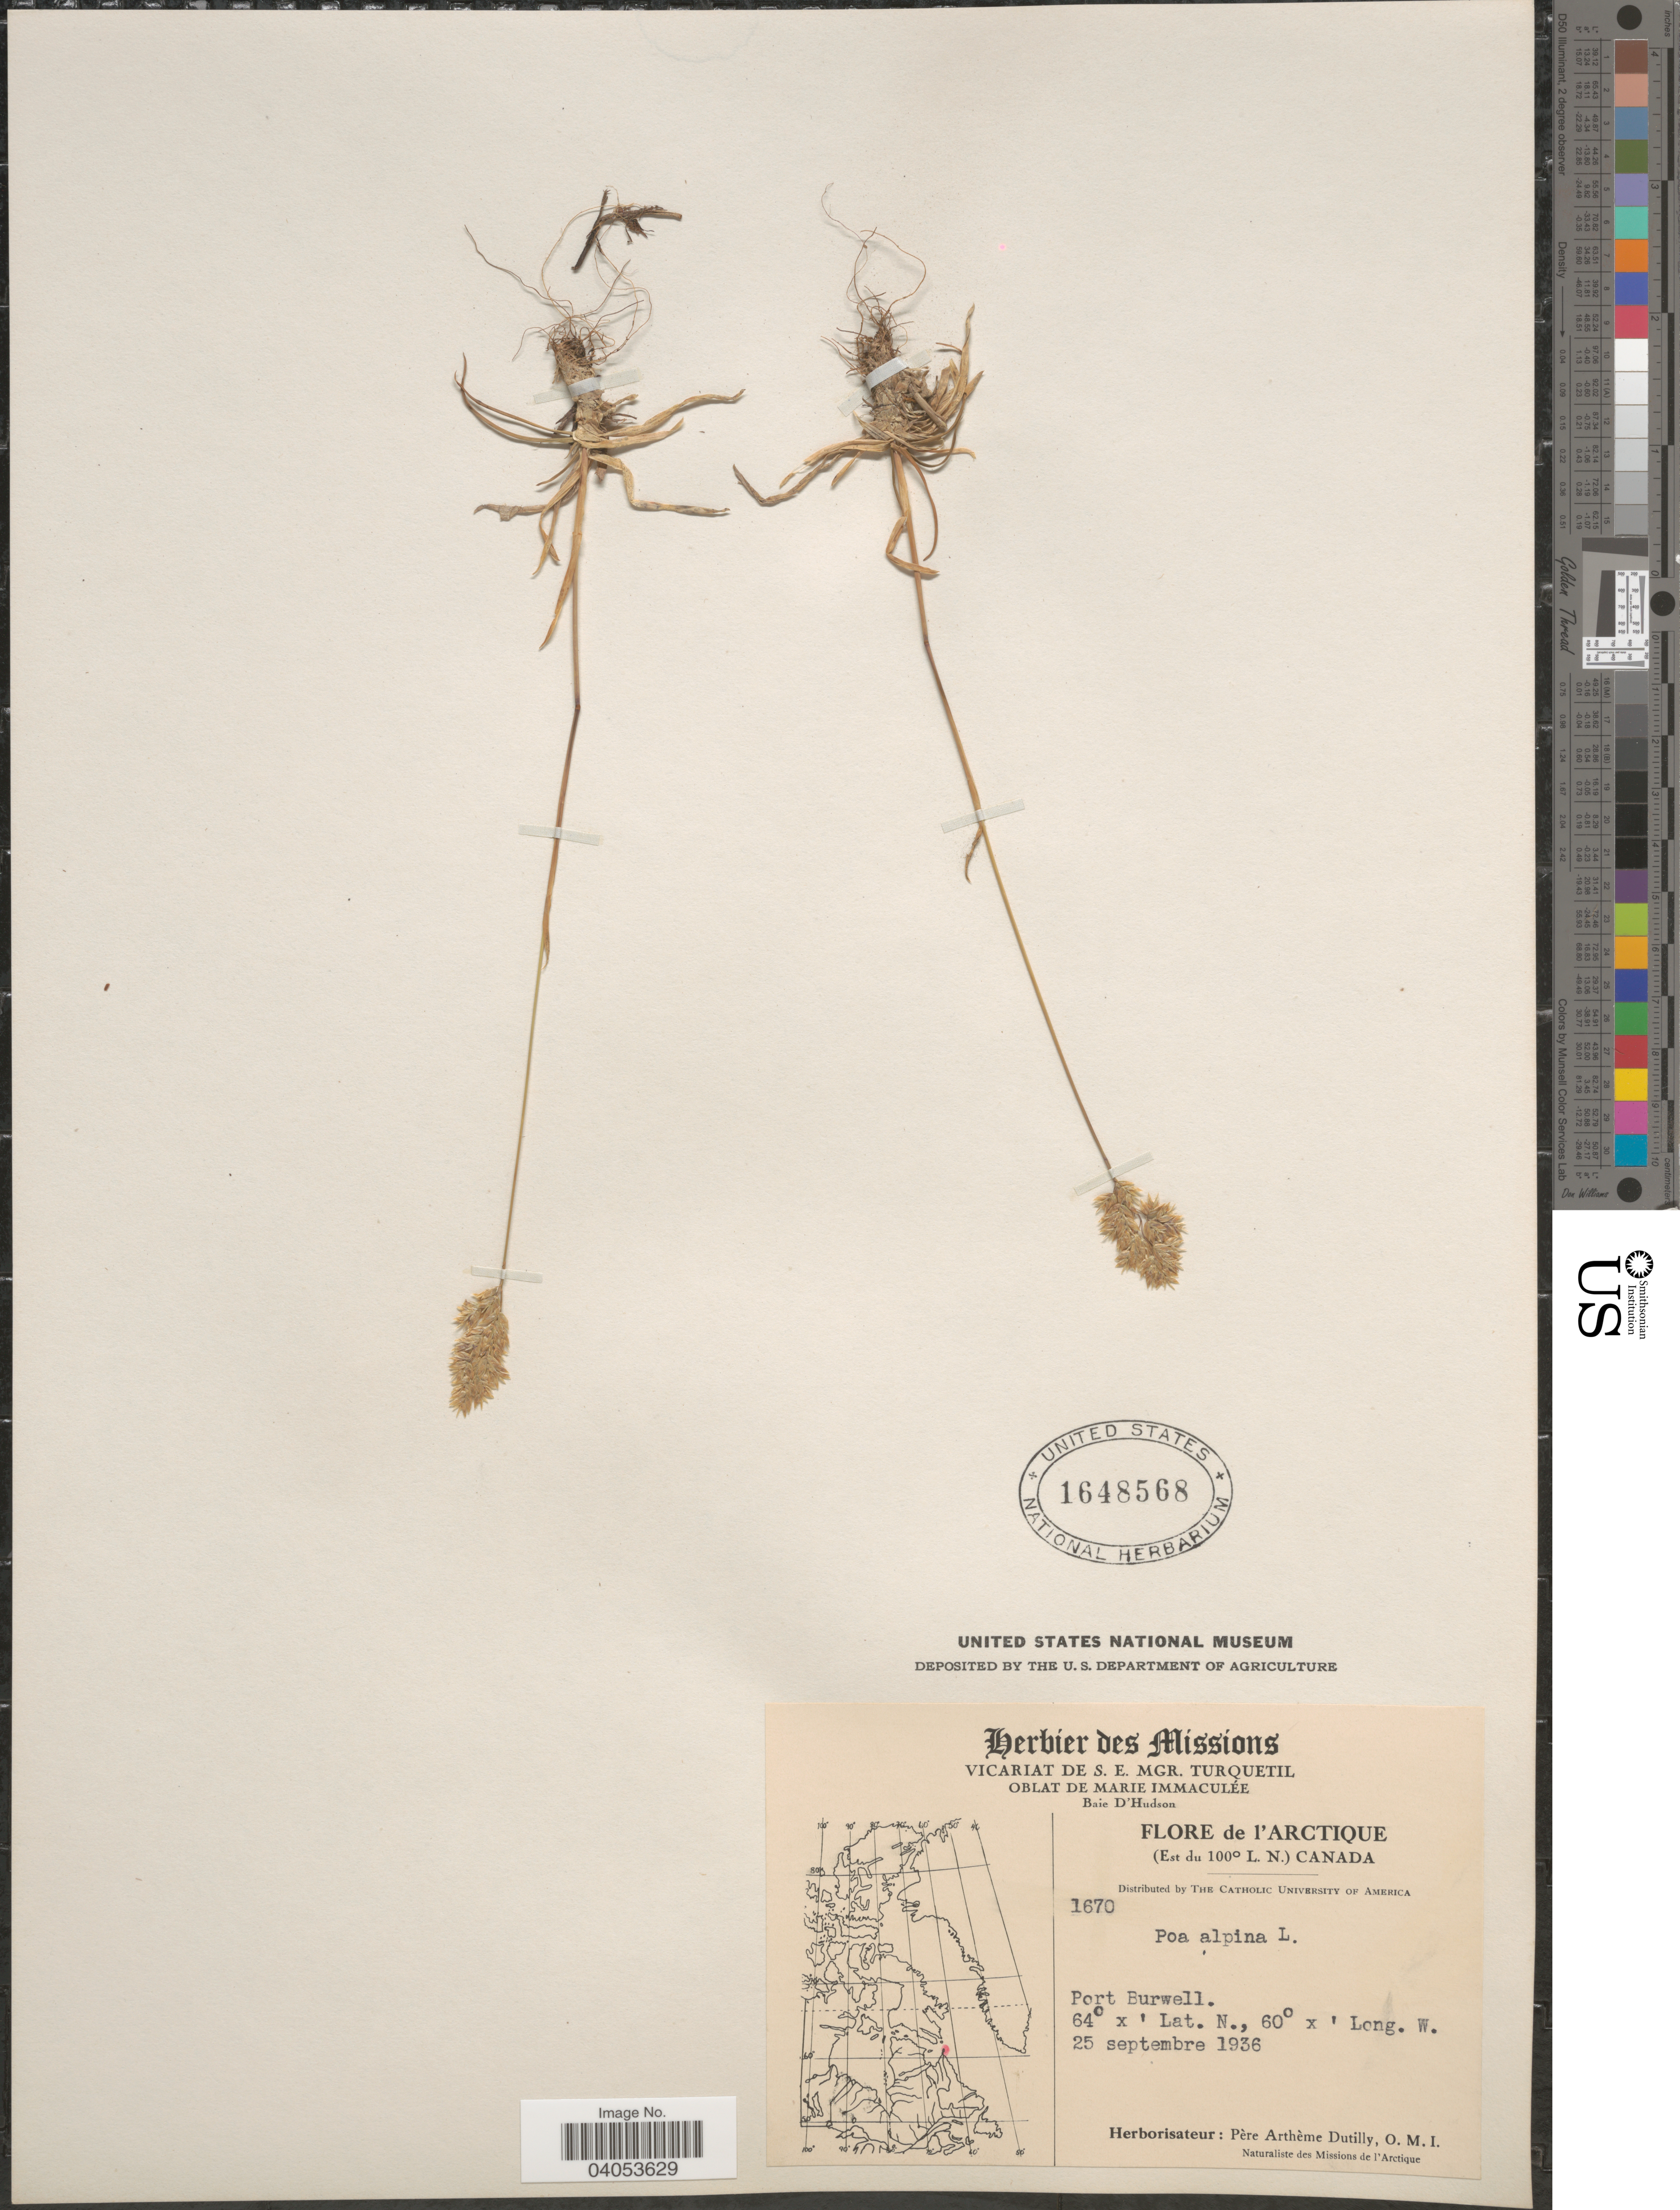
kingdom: Plantae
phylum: Tracheophyta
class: Liliopsida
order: Poales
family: Poaceae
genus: Poa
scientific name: Poa alpina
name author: L.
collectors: P. Dutilly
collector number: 1670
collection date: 1936-09-25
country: Canada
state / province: Ontario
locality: L'Arctique. (Est du 100° L. N.). Port Burwell.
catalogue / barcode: US 1648568